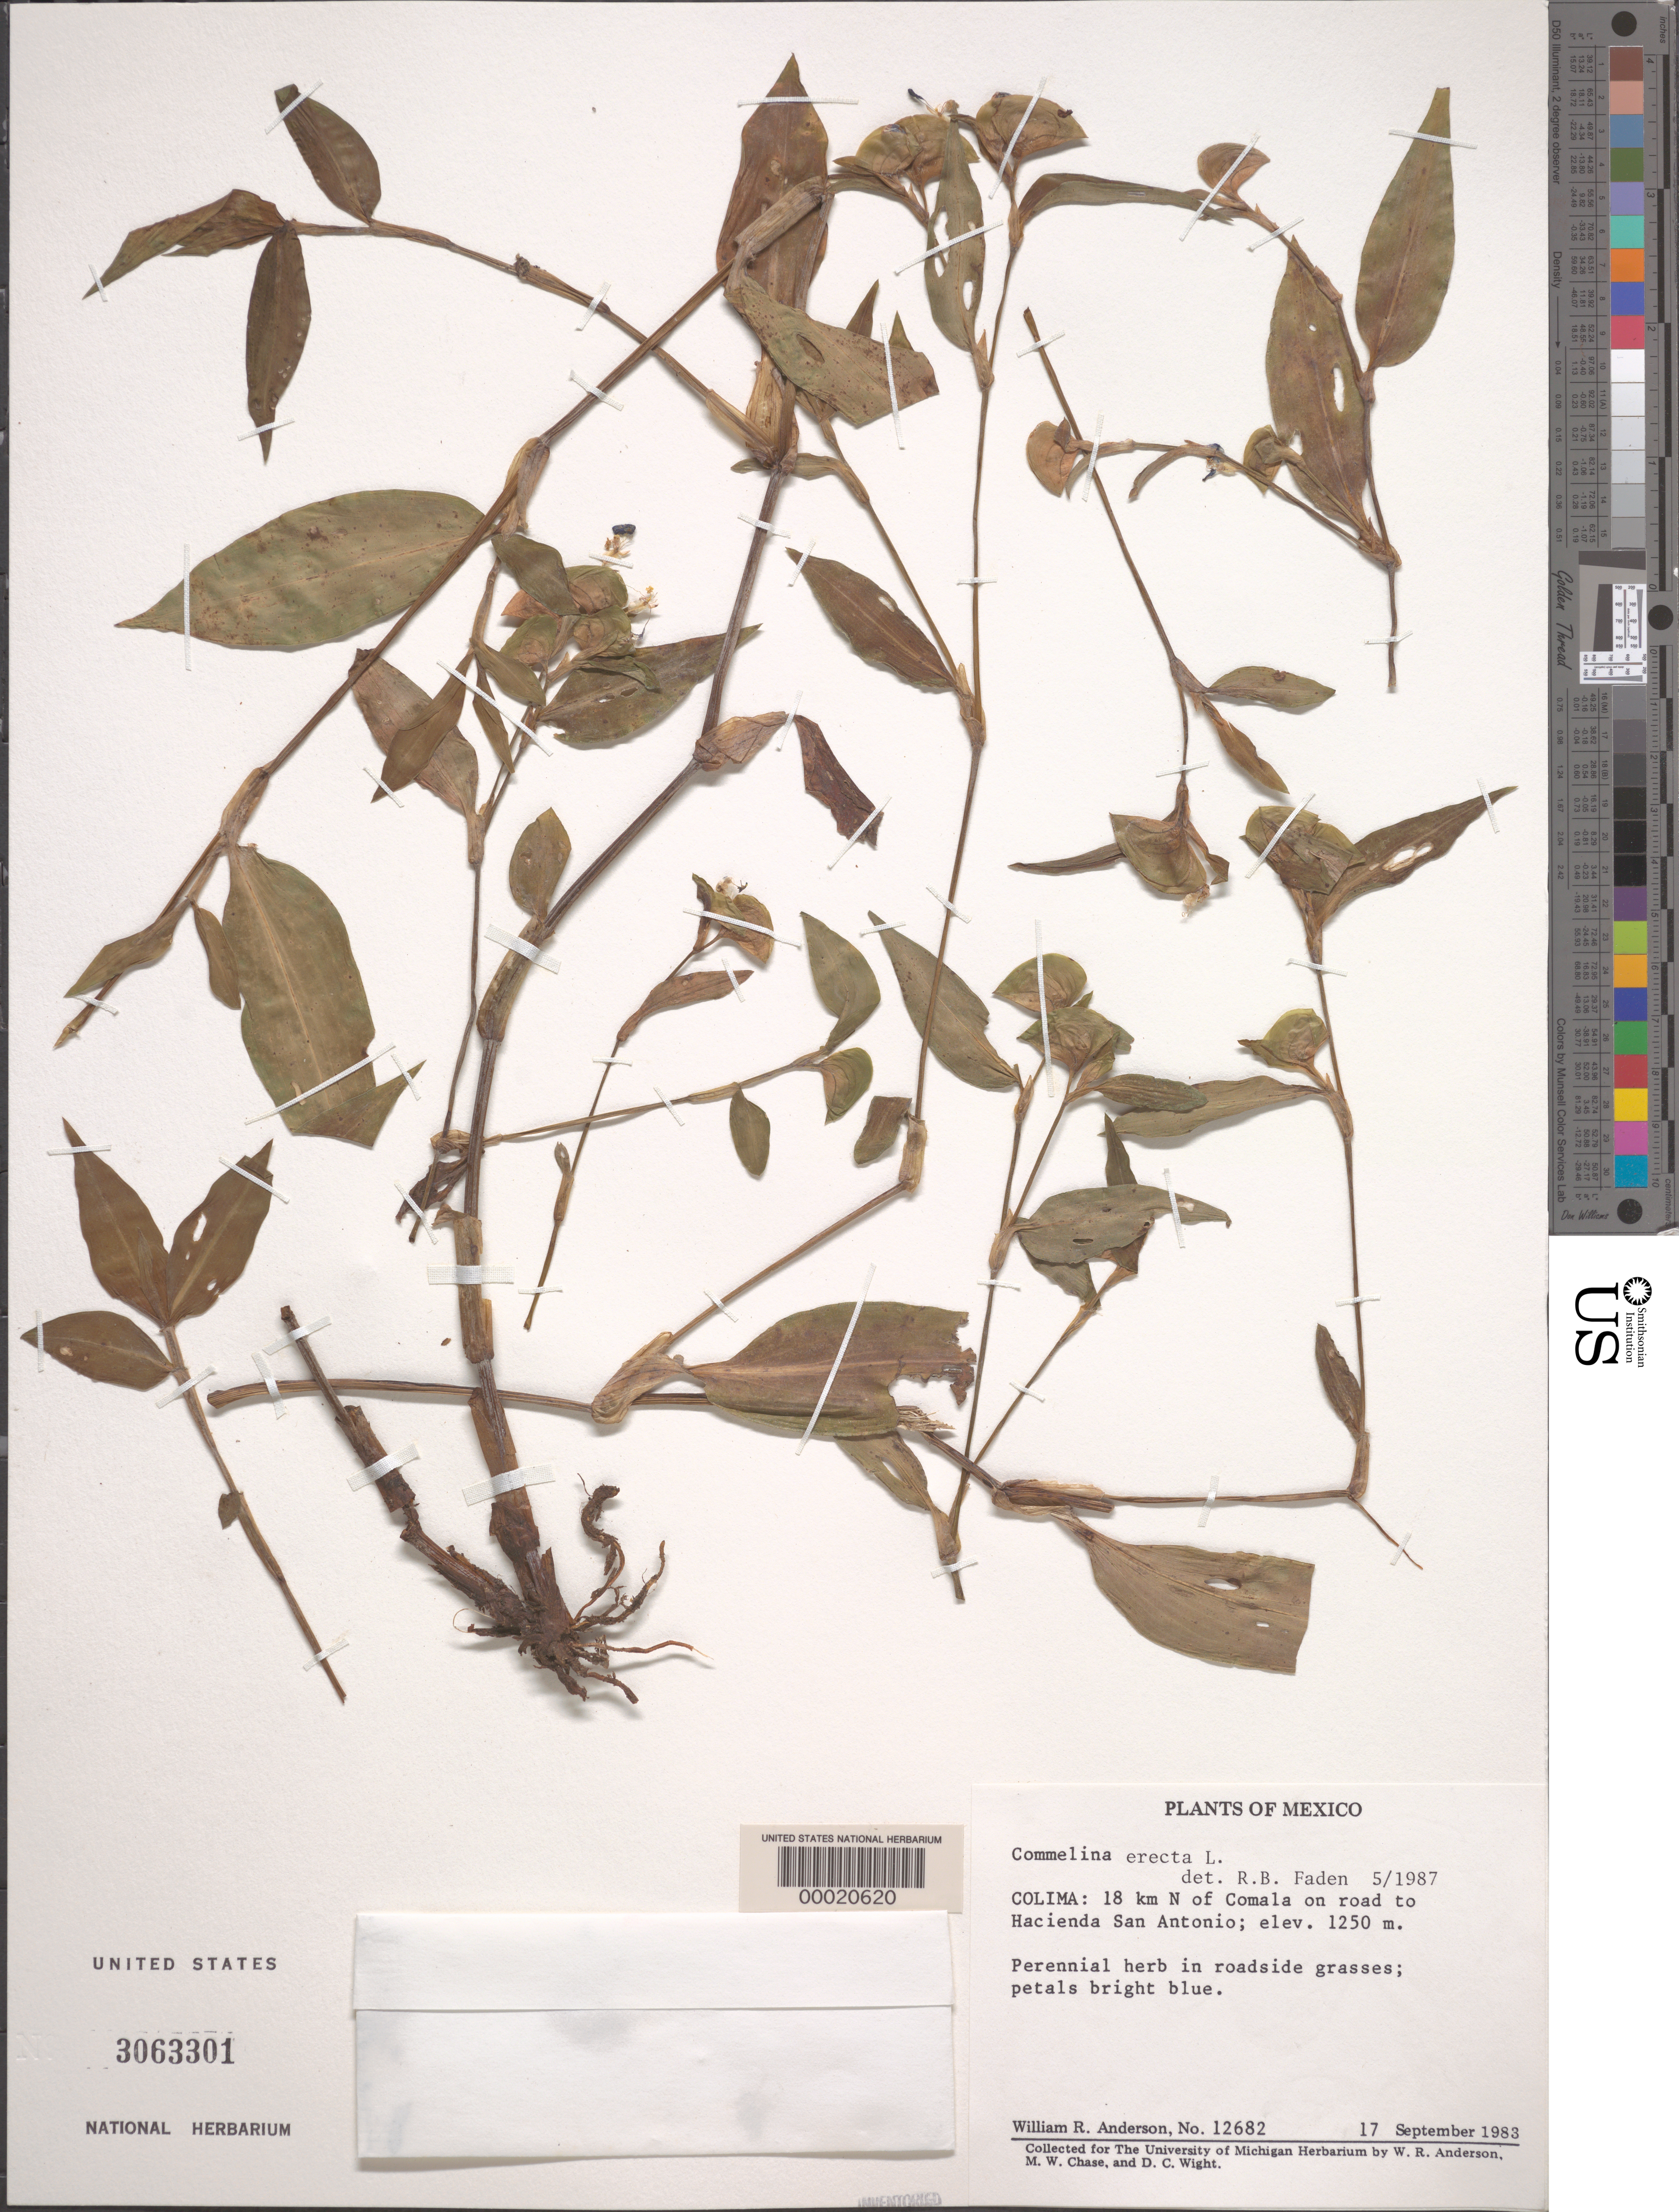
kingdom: Plantae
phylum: Tracheophyta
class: Liliopsida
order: Commelinales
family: Commelinaceae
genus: Commelina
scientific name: Commelina erecta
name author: L.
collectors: W. R. Anderson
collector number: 12682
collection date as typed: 17 Sep 1983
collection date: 1983-09-17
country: Mexico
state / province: Colima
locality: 18 km N of Comala, road to Hacienda San Antonio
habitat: Roadside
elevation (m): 1250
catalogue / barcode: US 3063301